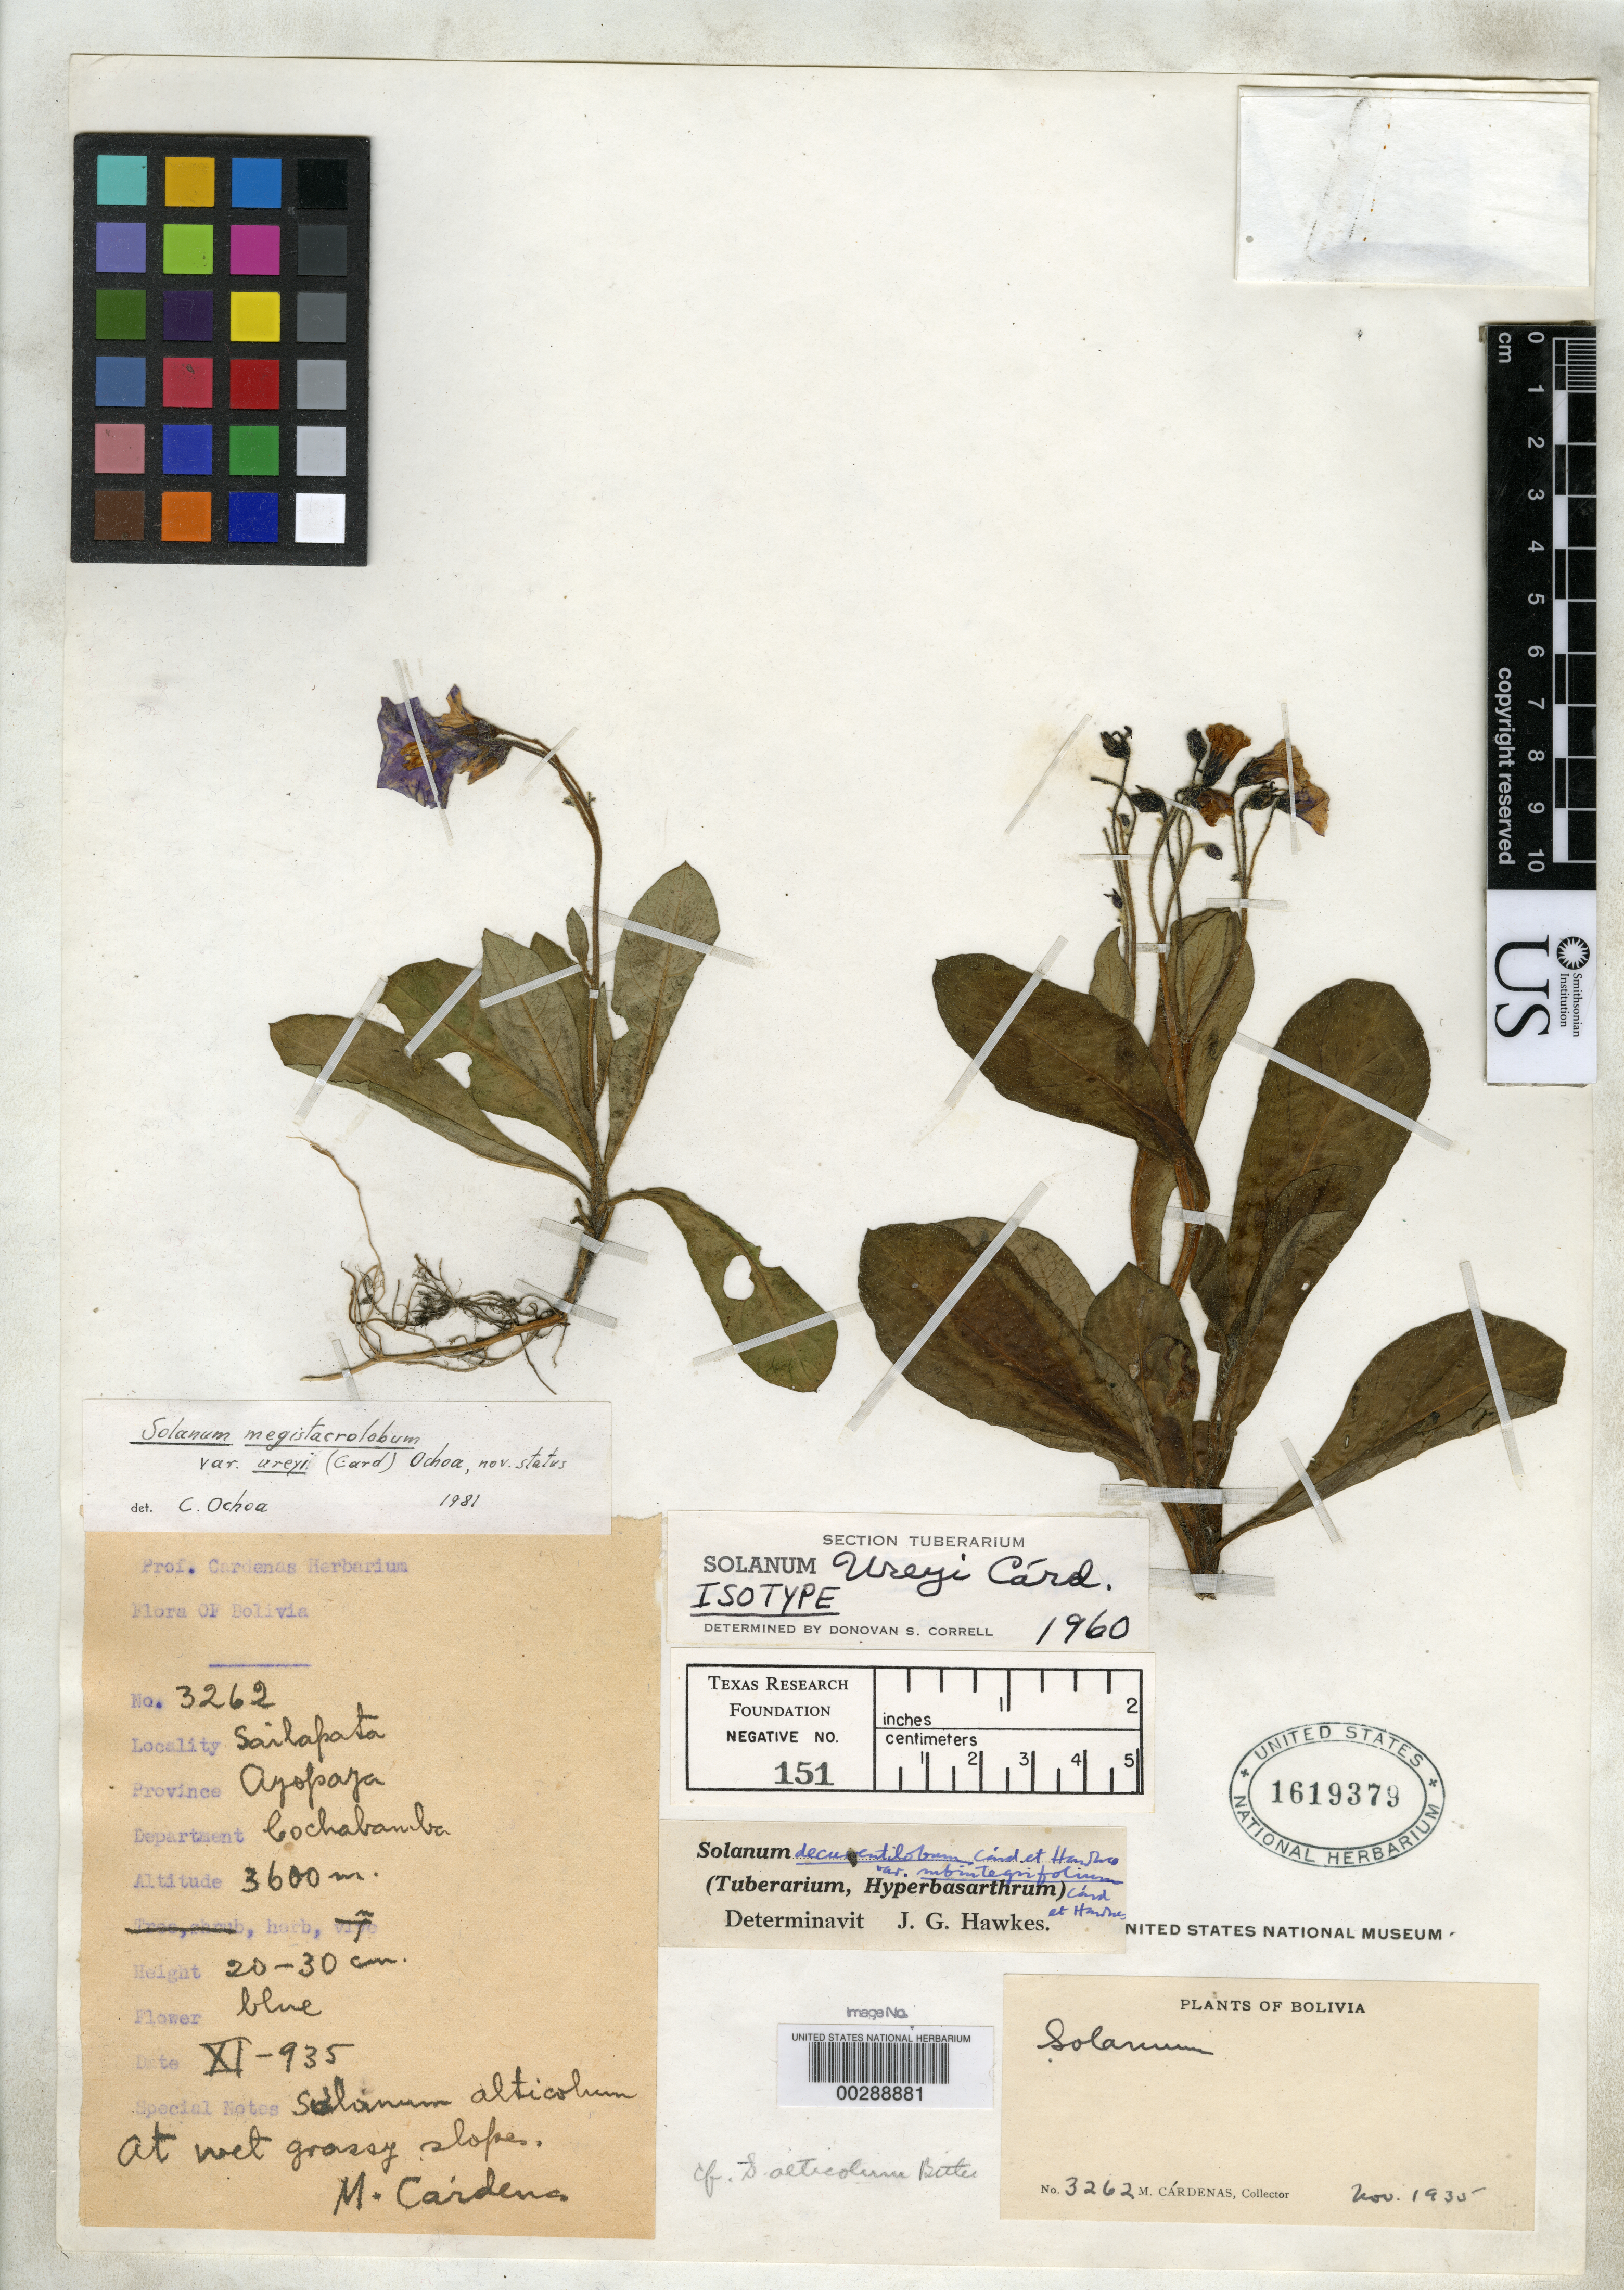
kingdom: Plantae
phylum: Tracheophyta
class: Magnoliopsida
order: Solanales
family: Solanaceae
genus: Solanum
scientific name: Solanum ureyi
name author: Cárdenas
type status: Isotype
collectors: M. Cárdenas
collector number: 3262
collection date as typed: Nov 1935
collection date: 1935-11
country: Bolivia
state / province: Cochabamba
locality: Ayopaya.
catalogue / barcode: US 1619379